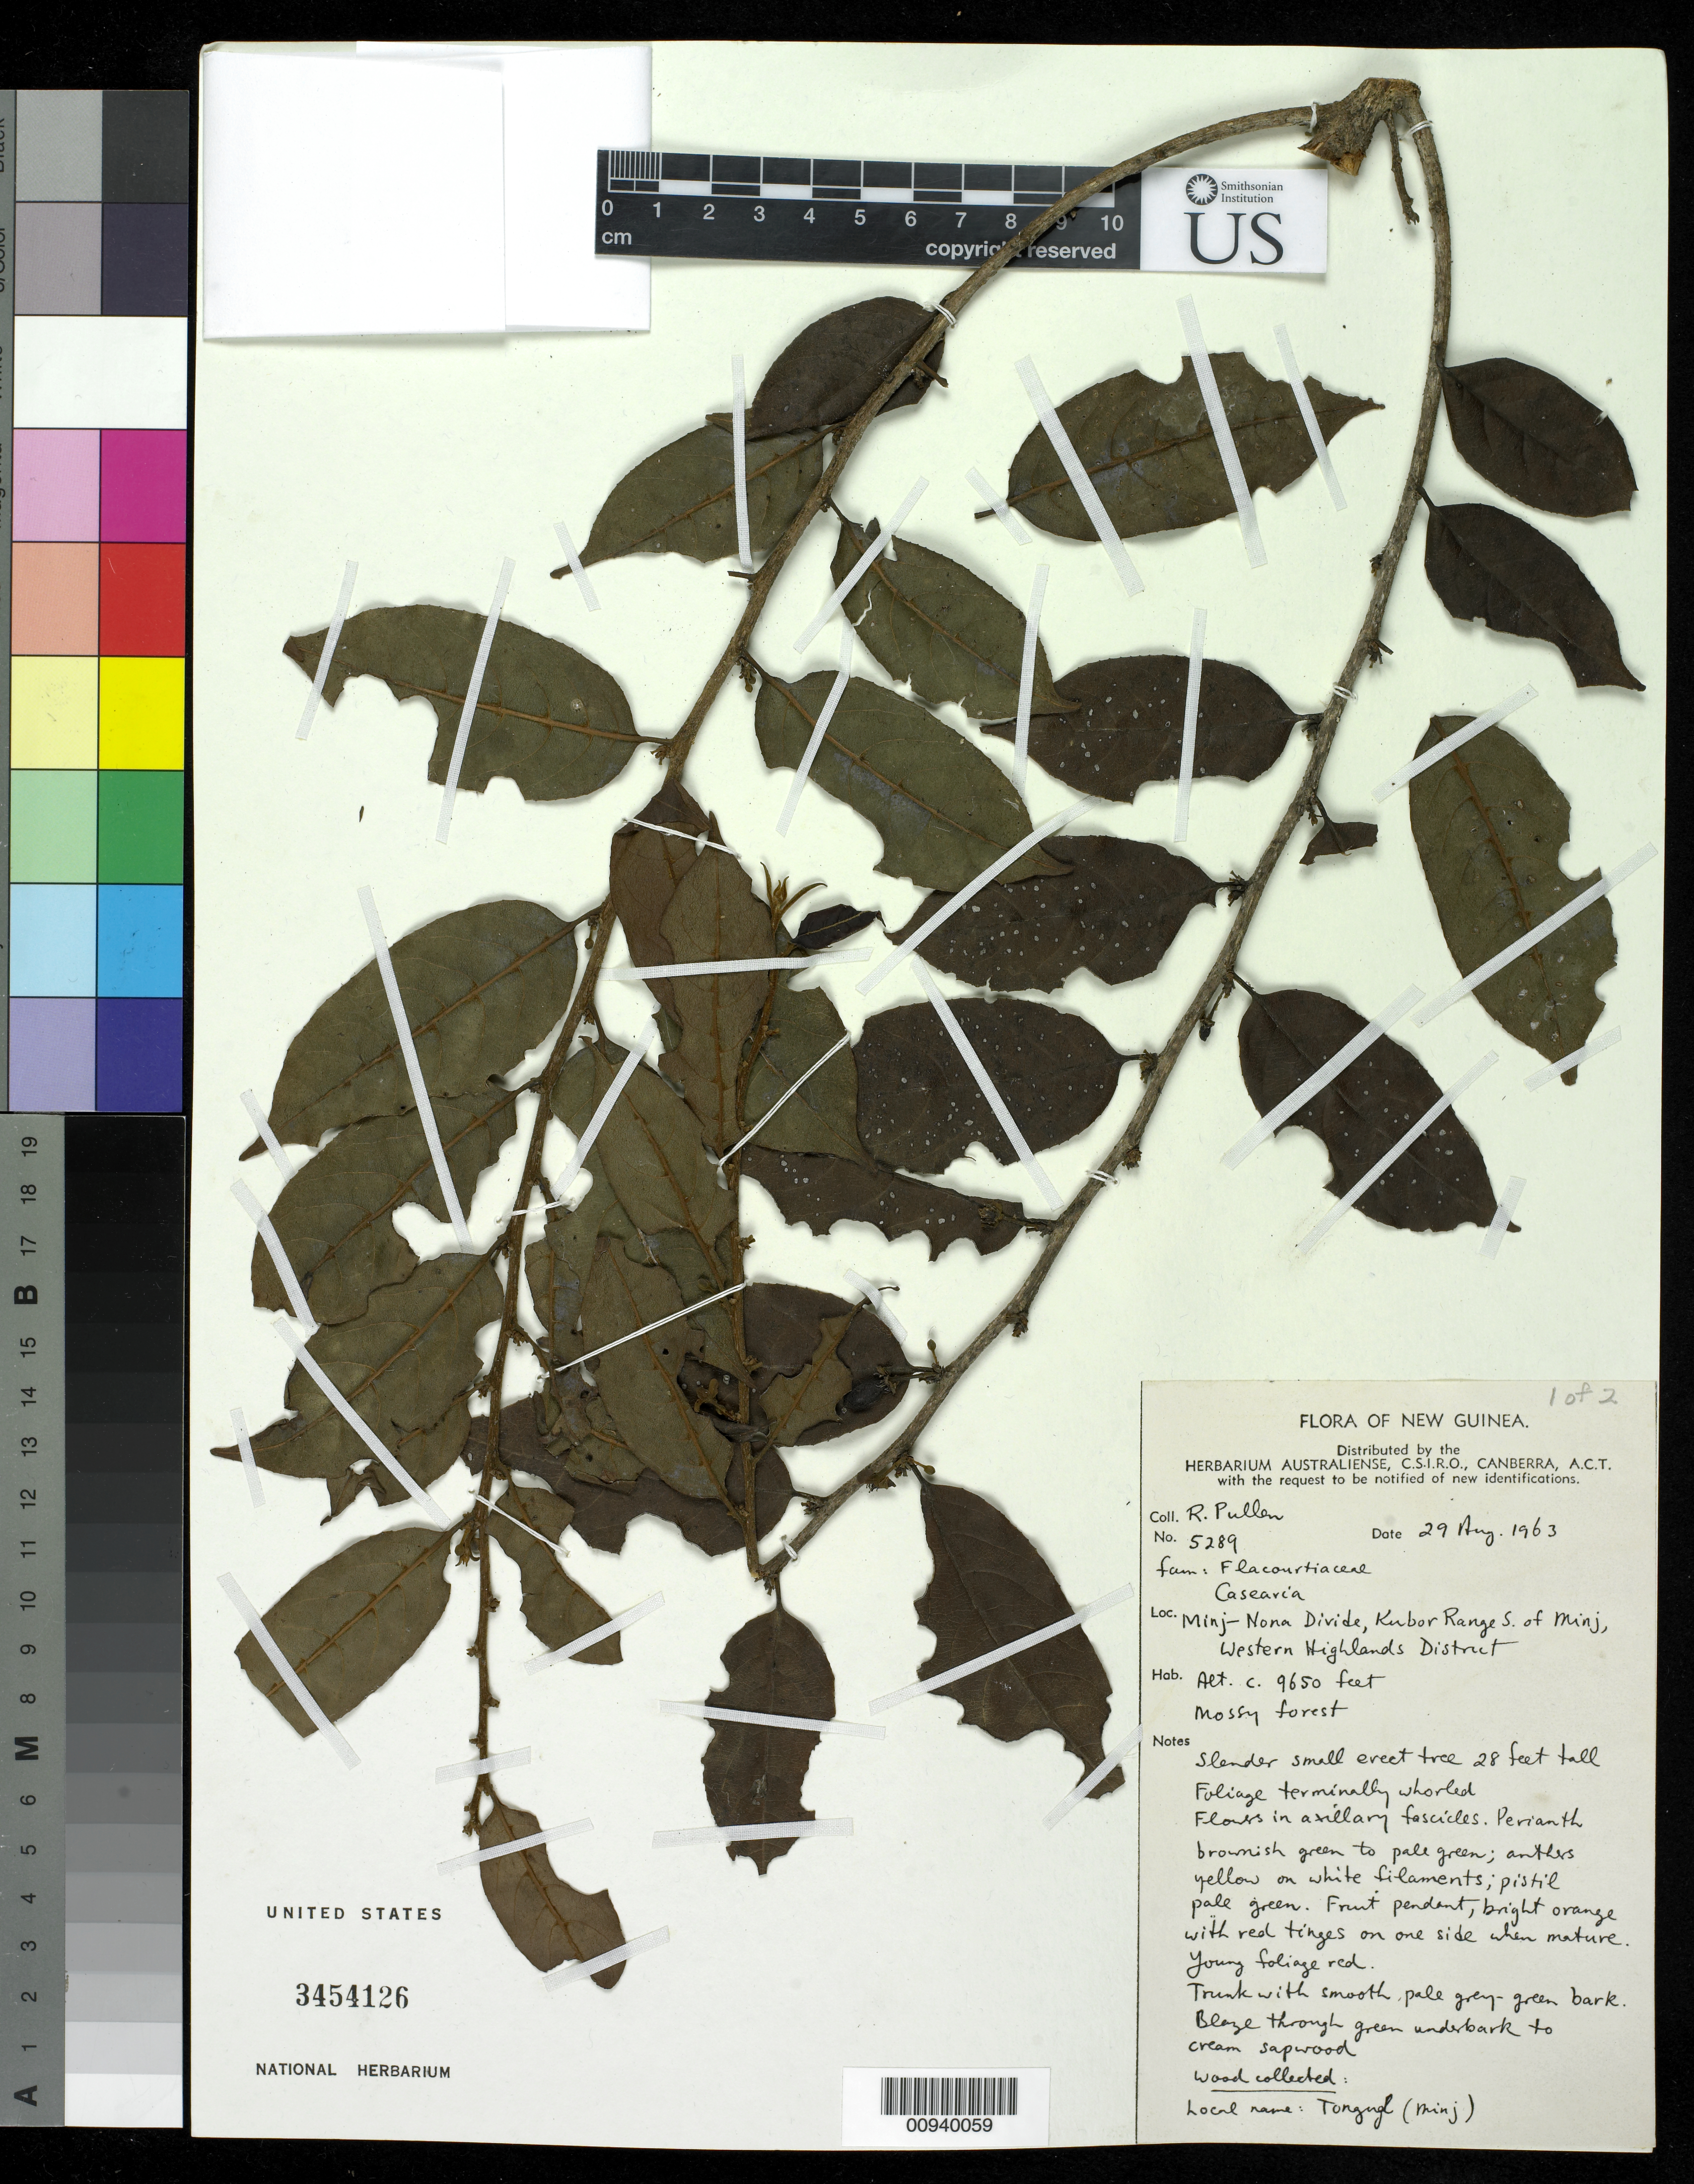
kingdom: Plantae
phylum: Tracheophyta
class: Magnoliopsida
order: Malpighiales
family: Salicaceae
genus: Casearia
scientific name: Casearia sp.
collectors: R. Pullen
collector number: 5289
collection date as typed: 29 Aug 1963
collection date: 1963-08-29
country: Papua New Guinea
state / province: Western Highlands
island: New Guinea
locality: Minj-Nona Divide, Kubor Range S. of Minj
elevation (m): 2941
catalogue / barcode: US 3454126